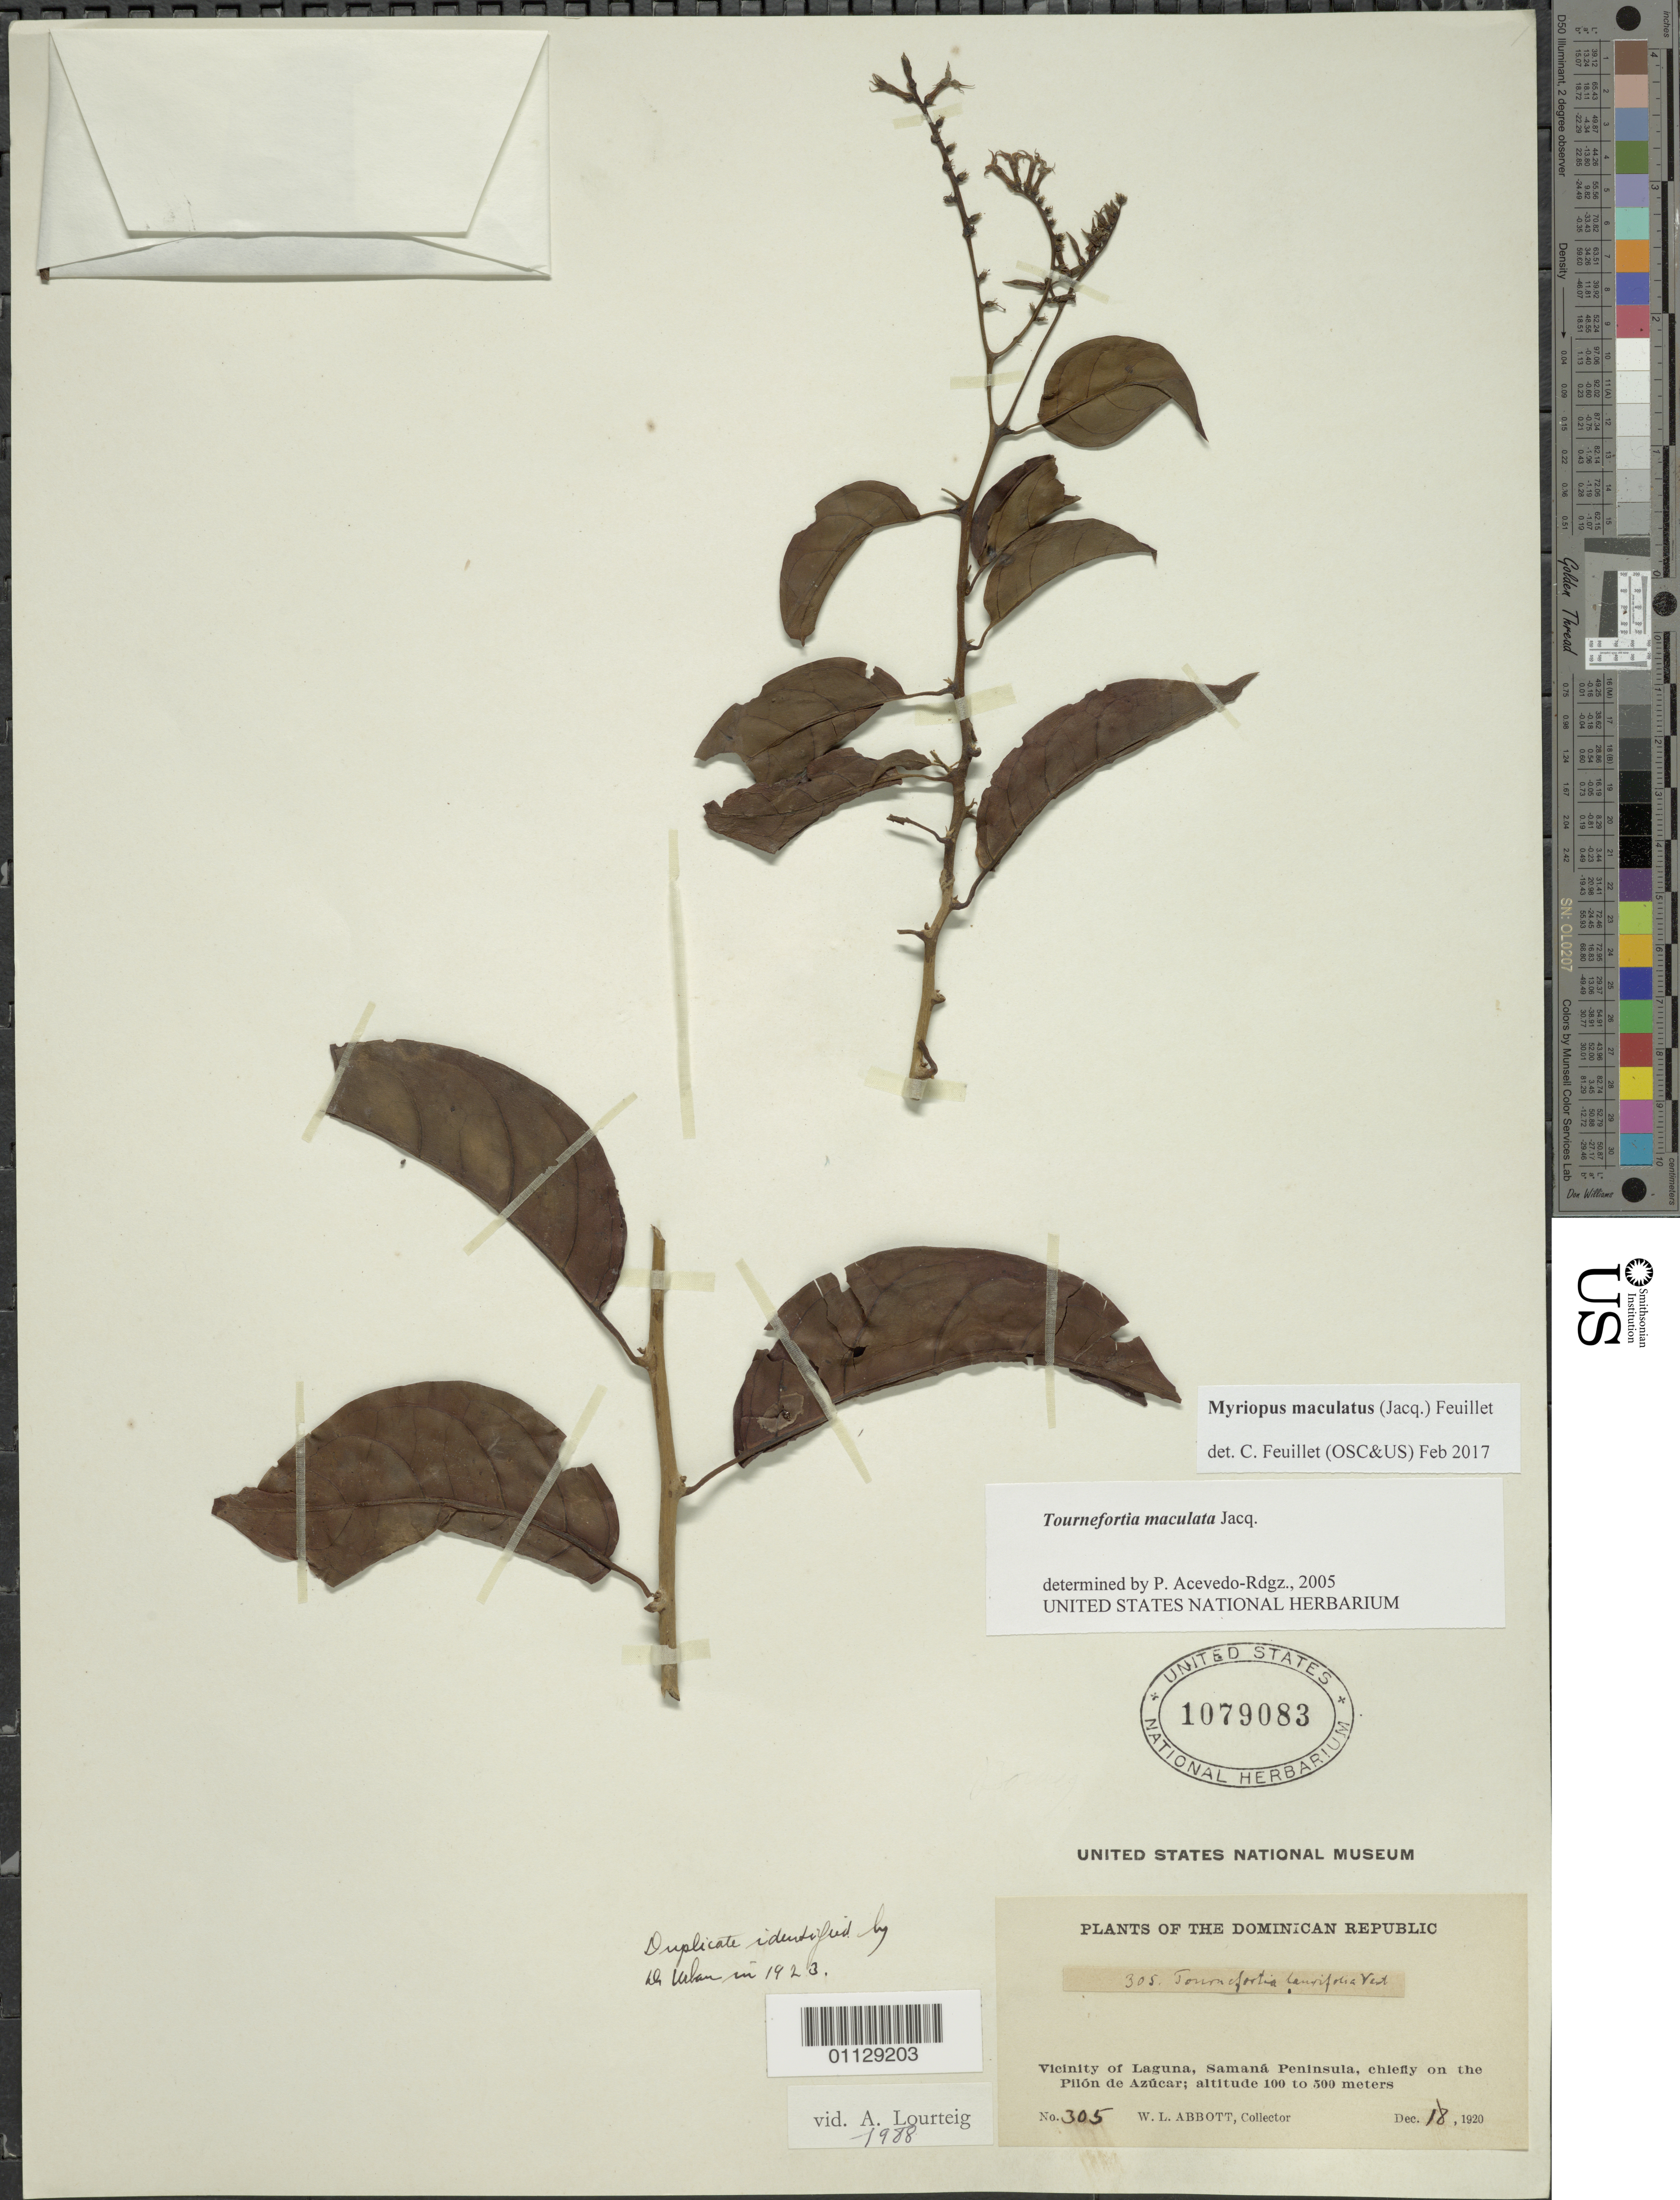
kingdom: Plantae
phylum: Tracheophyta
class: Magnoliopsida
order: Boraginales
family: Heliotropiaceae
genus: Myriopus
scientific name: Myriopus maculatus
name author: (Jacq.) Feuillet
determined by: Feuillet, C.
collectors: W. L. Abbott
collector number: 305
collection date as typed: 18 Dec 1920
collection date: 1920-12-18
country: Dominican Republic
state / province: Samaná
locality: Vicinity of Laguna, Samana Peninsula, chiefly on the Plion de Azucar.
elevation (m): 100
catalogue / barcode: US 1079083